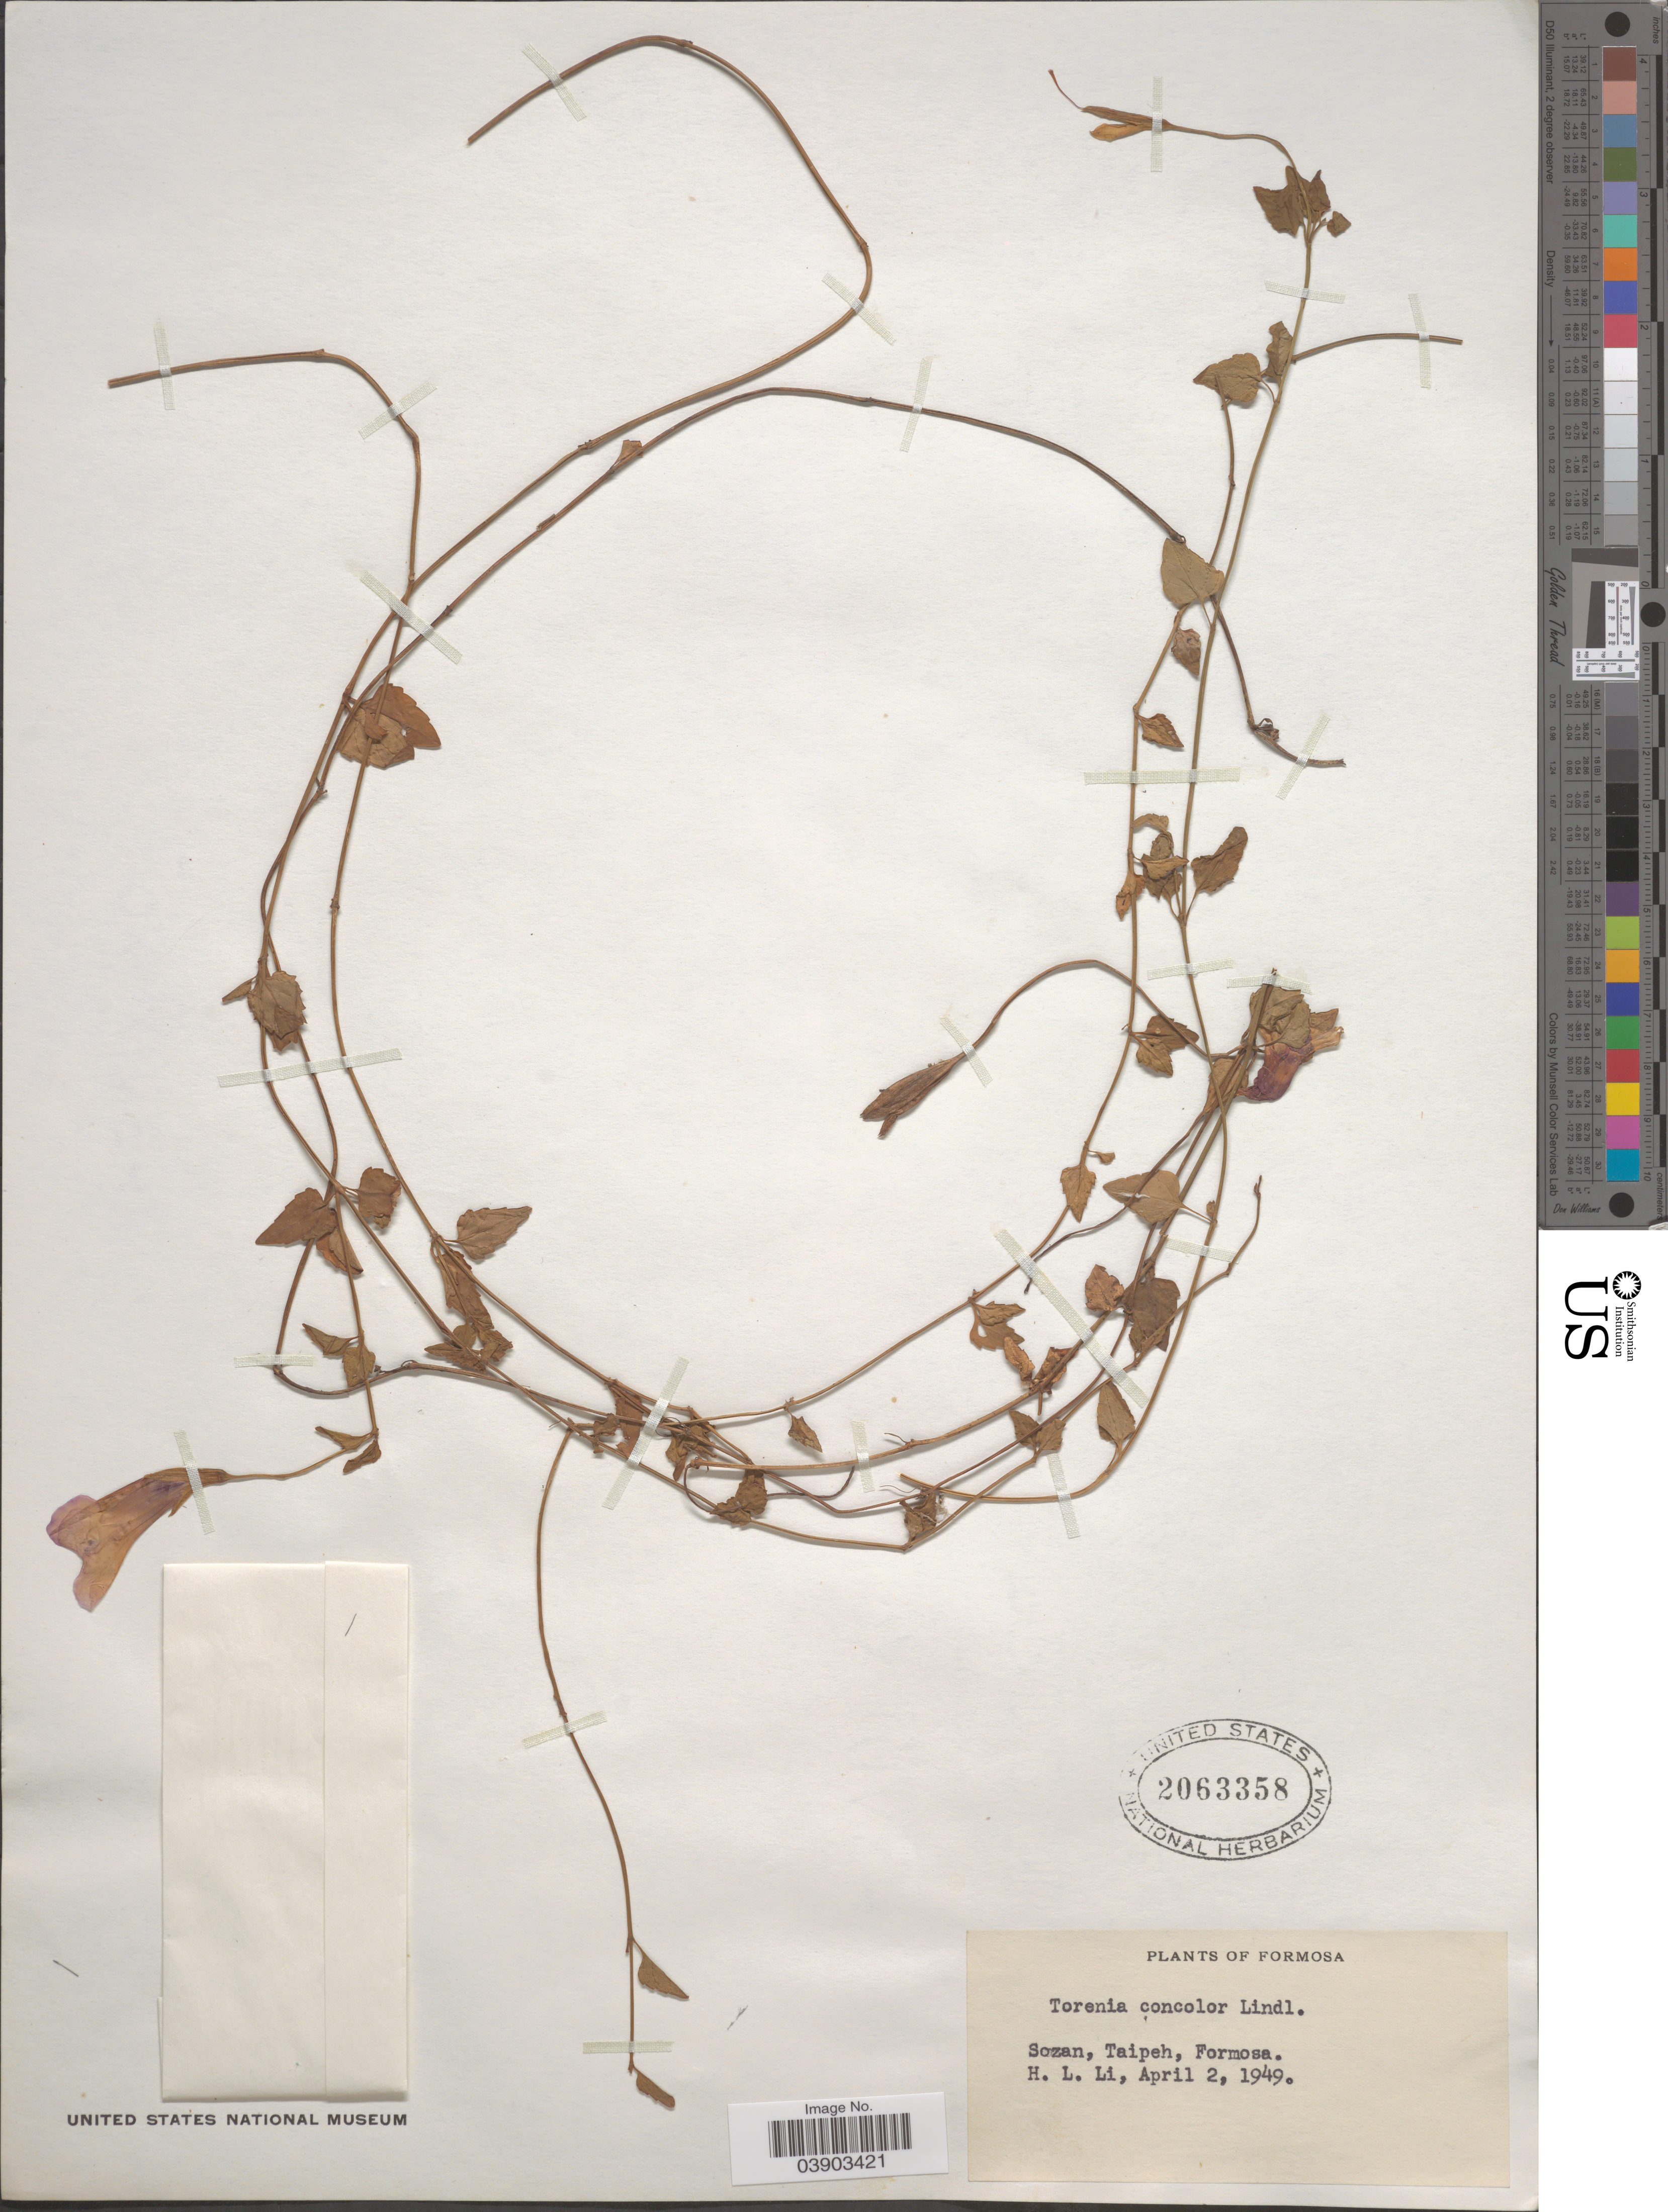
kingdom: Plantae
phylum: Tracheophyta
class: Magnoliopsida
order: Lamiales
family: Linderniaceae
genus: Torenia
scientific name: Torenia concolor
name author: Lindl.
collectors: H.-L. Li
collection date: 1949-04-02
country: Taiwan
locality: Formosa. Sozan, Taipeh.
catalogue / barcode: US 2063358